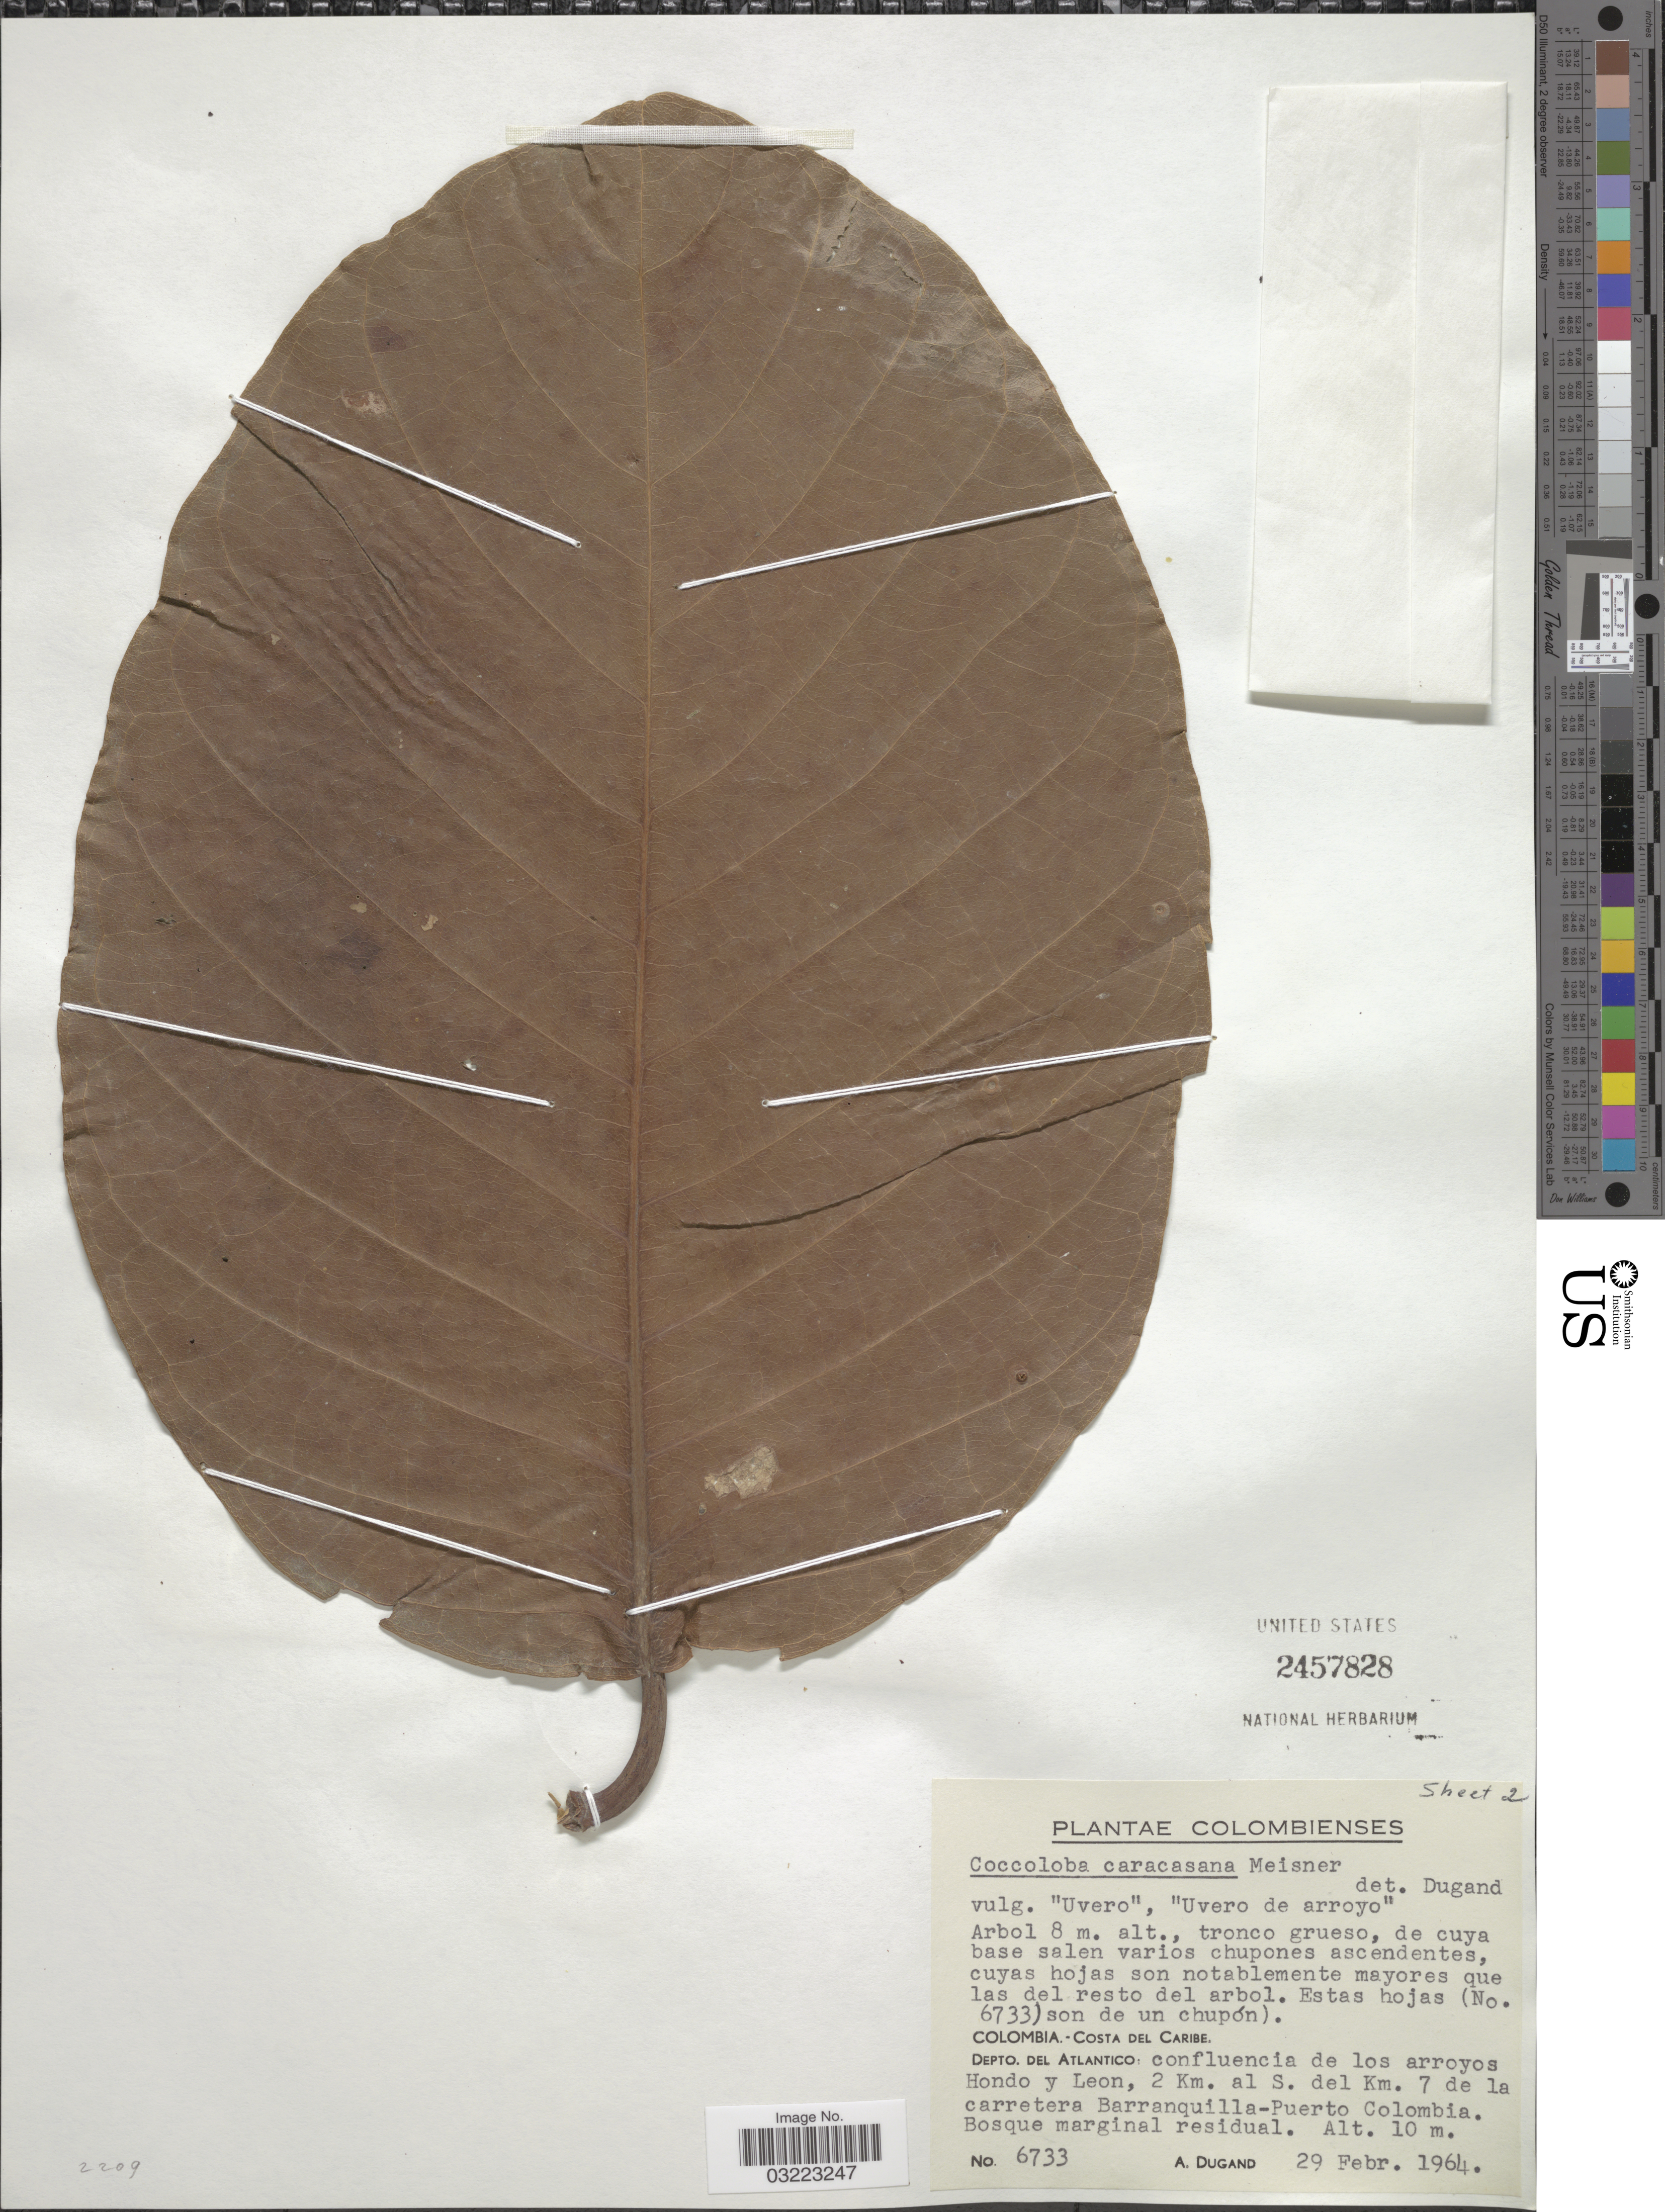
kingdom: Plantae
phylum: Tracheophyta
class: Magnoliopsida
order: Caryophyllales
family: Polygonaceae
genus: Coccoloba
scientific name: Coccoloba caracasana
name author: Meisn.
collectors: A. Dugand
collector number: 6733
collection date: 1964-02-29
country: Colombia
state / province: Atlántico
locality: Costa del Caribe. Depto. del Atlantico: confluencia de los arroyos Hondo y León, 2 Km. al S. del Km. 7 de la carretera Barranquilla-Puerto Colombia.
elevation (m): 10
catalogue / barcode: US 2457828